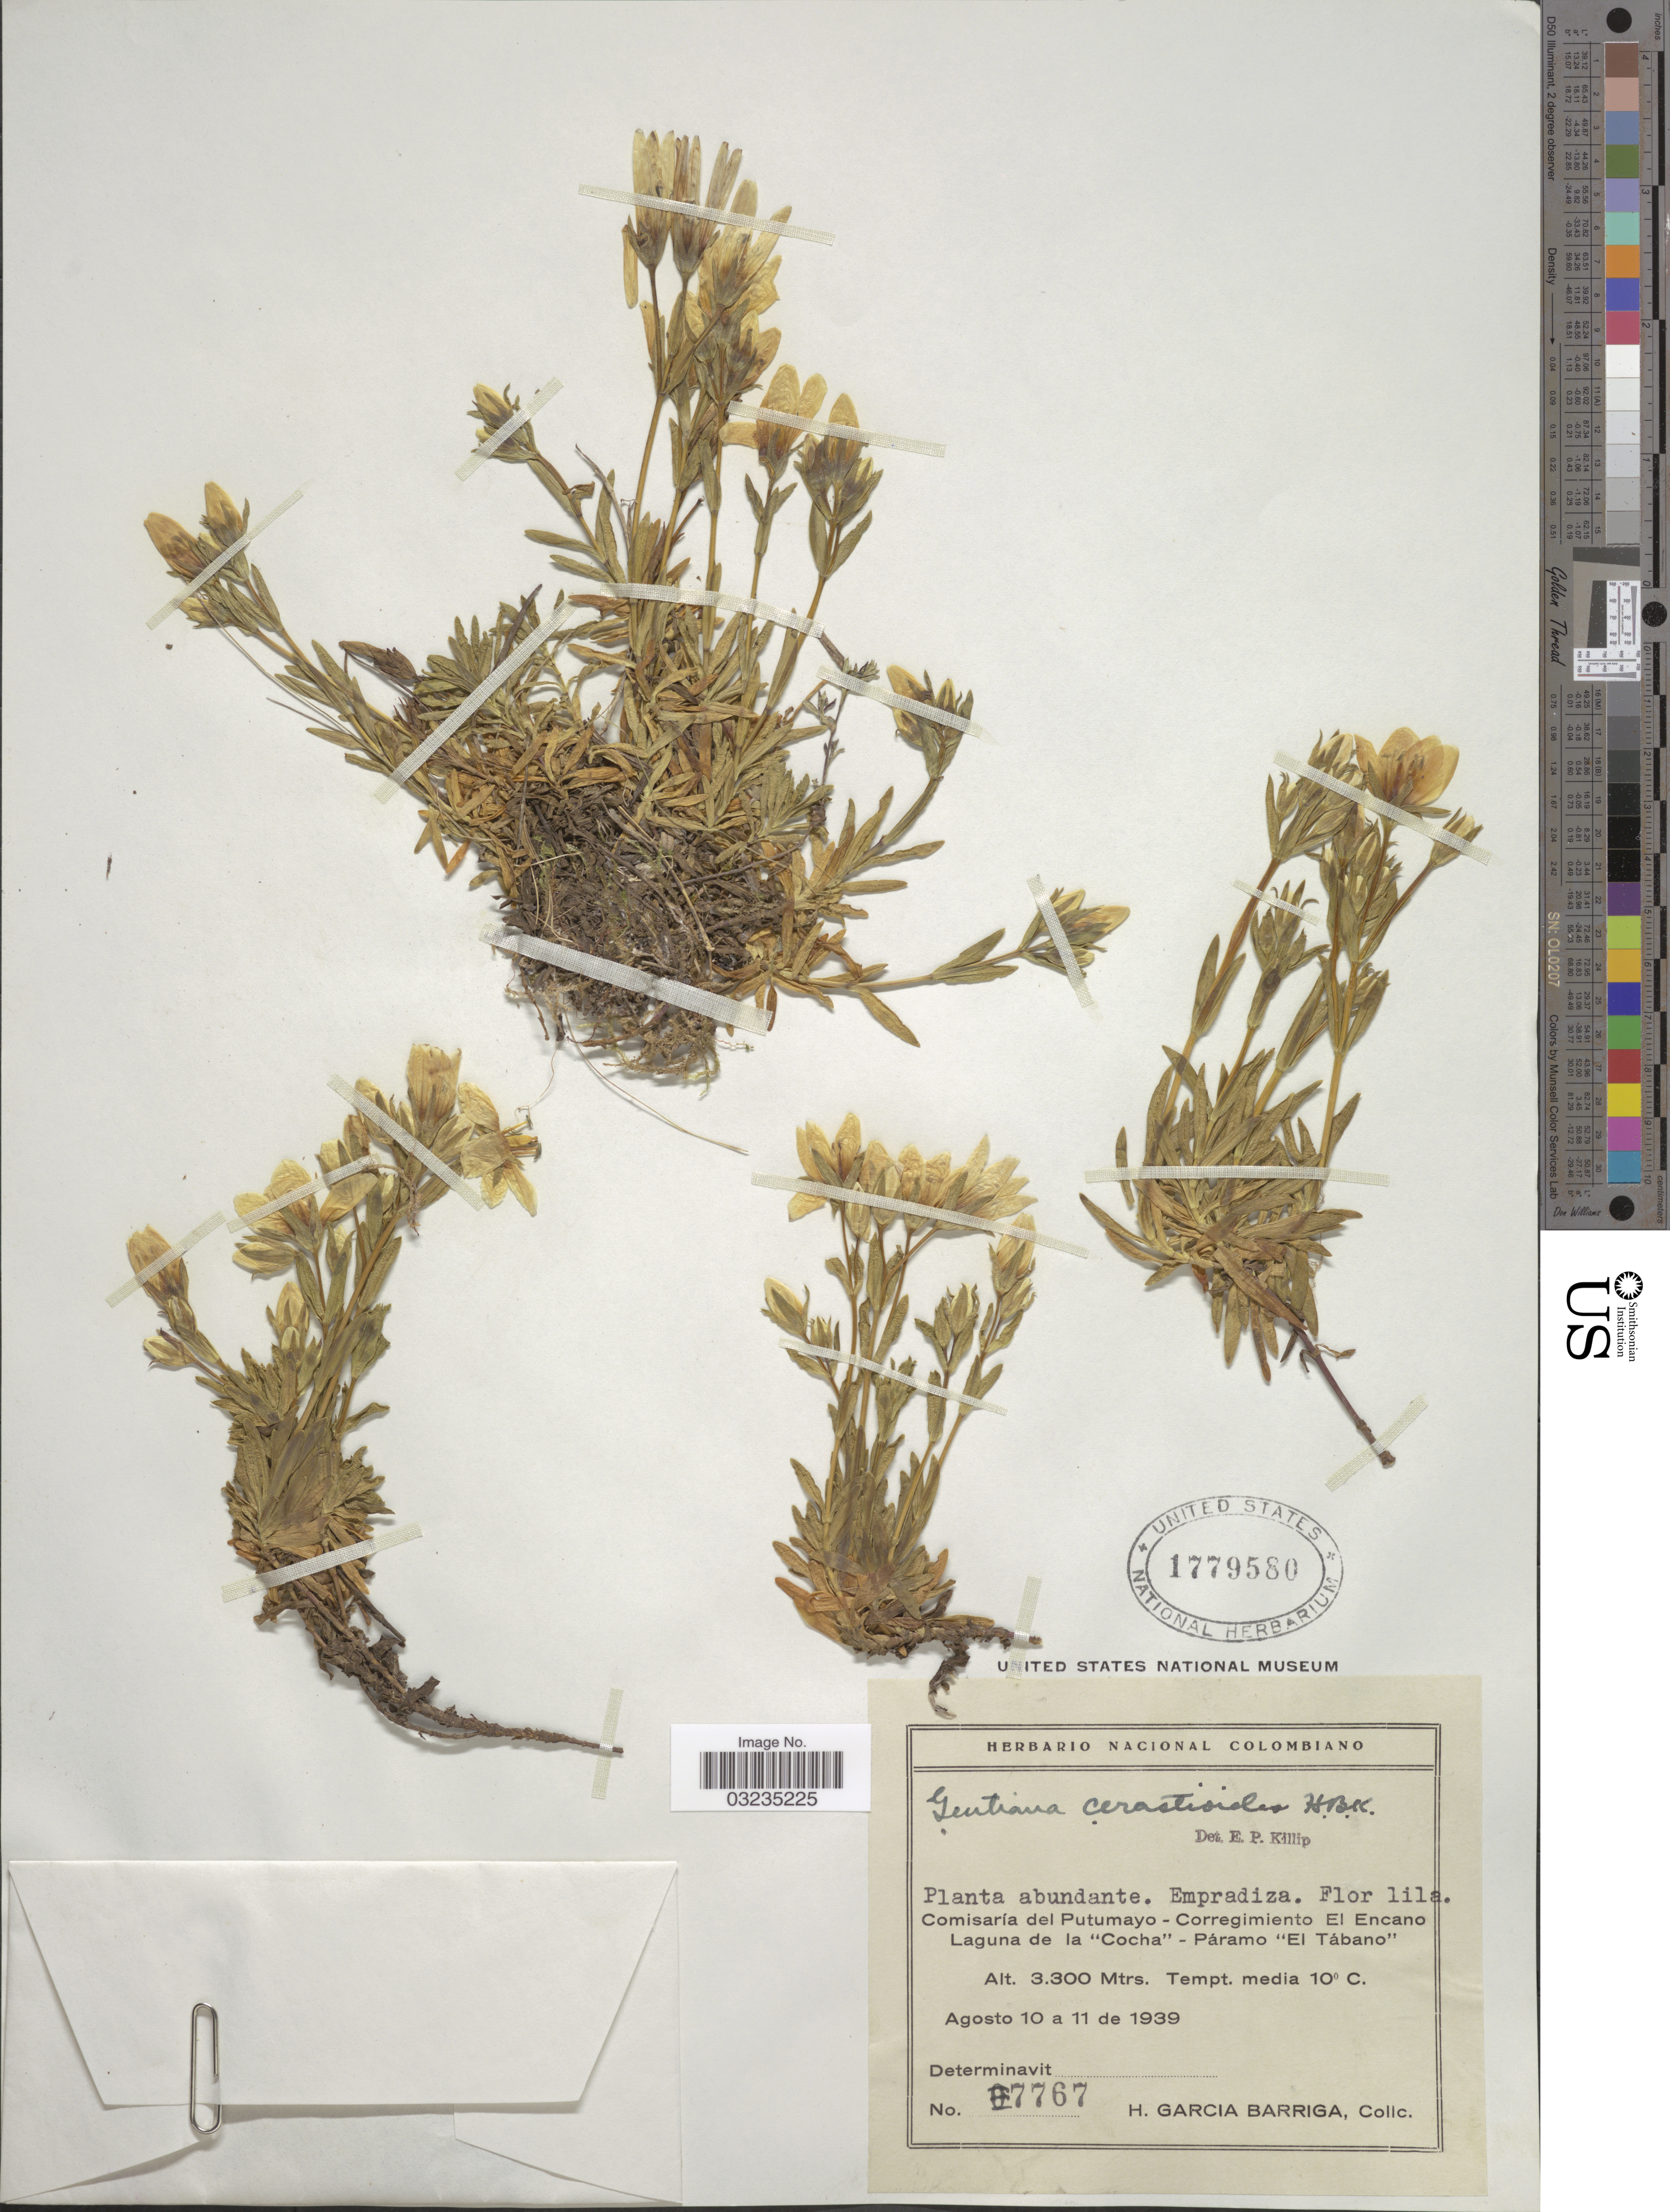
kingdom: Plantae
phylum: Tracheophyta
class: Magnoliopsida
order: Gentianales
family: Gentianaceae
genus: Gentiana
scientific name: Gentiana cerastioides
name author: Kunth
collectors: H. García Barriga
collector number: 7767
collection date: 1939-08-10/1939-08-11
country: Colombia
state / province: Putumayo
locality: Comisaría del Putumayo - Corregimiento El Encano. Laguna de la "Cocha" - Páramo "El Tábano".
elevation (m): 3300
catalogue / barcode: US 1779580